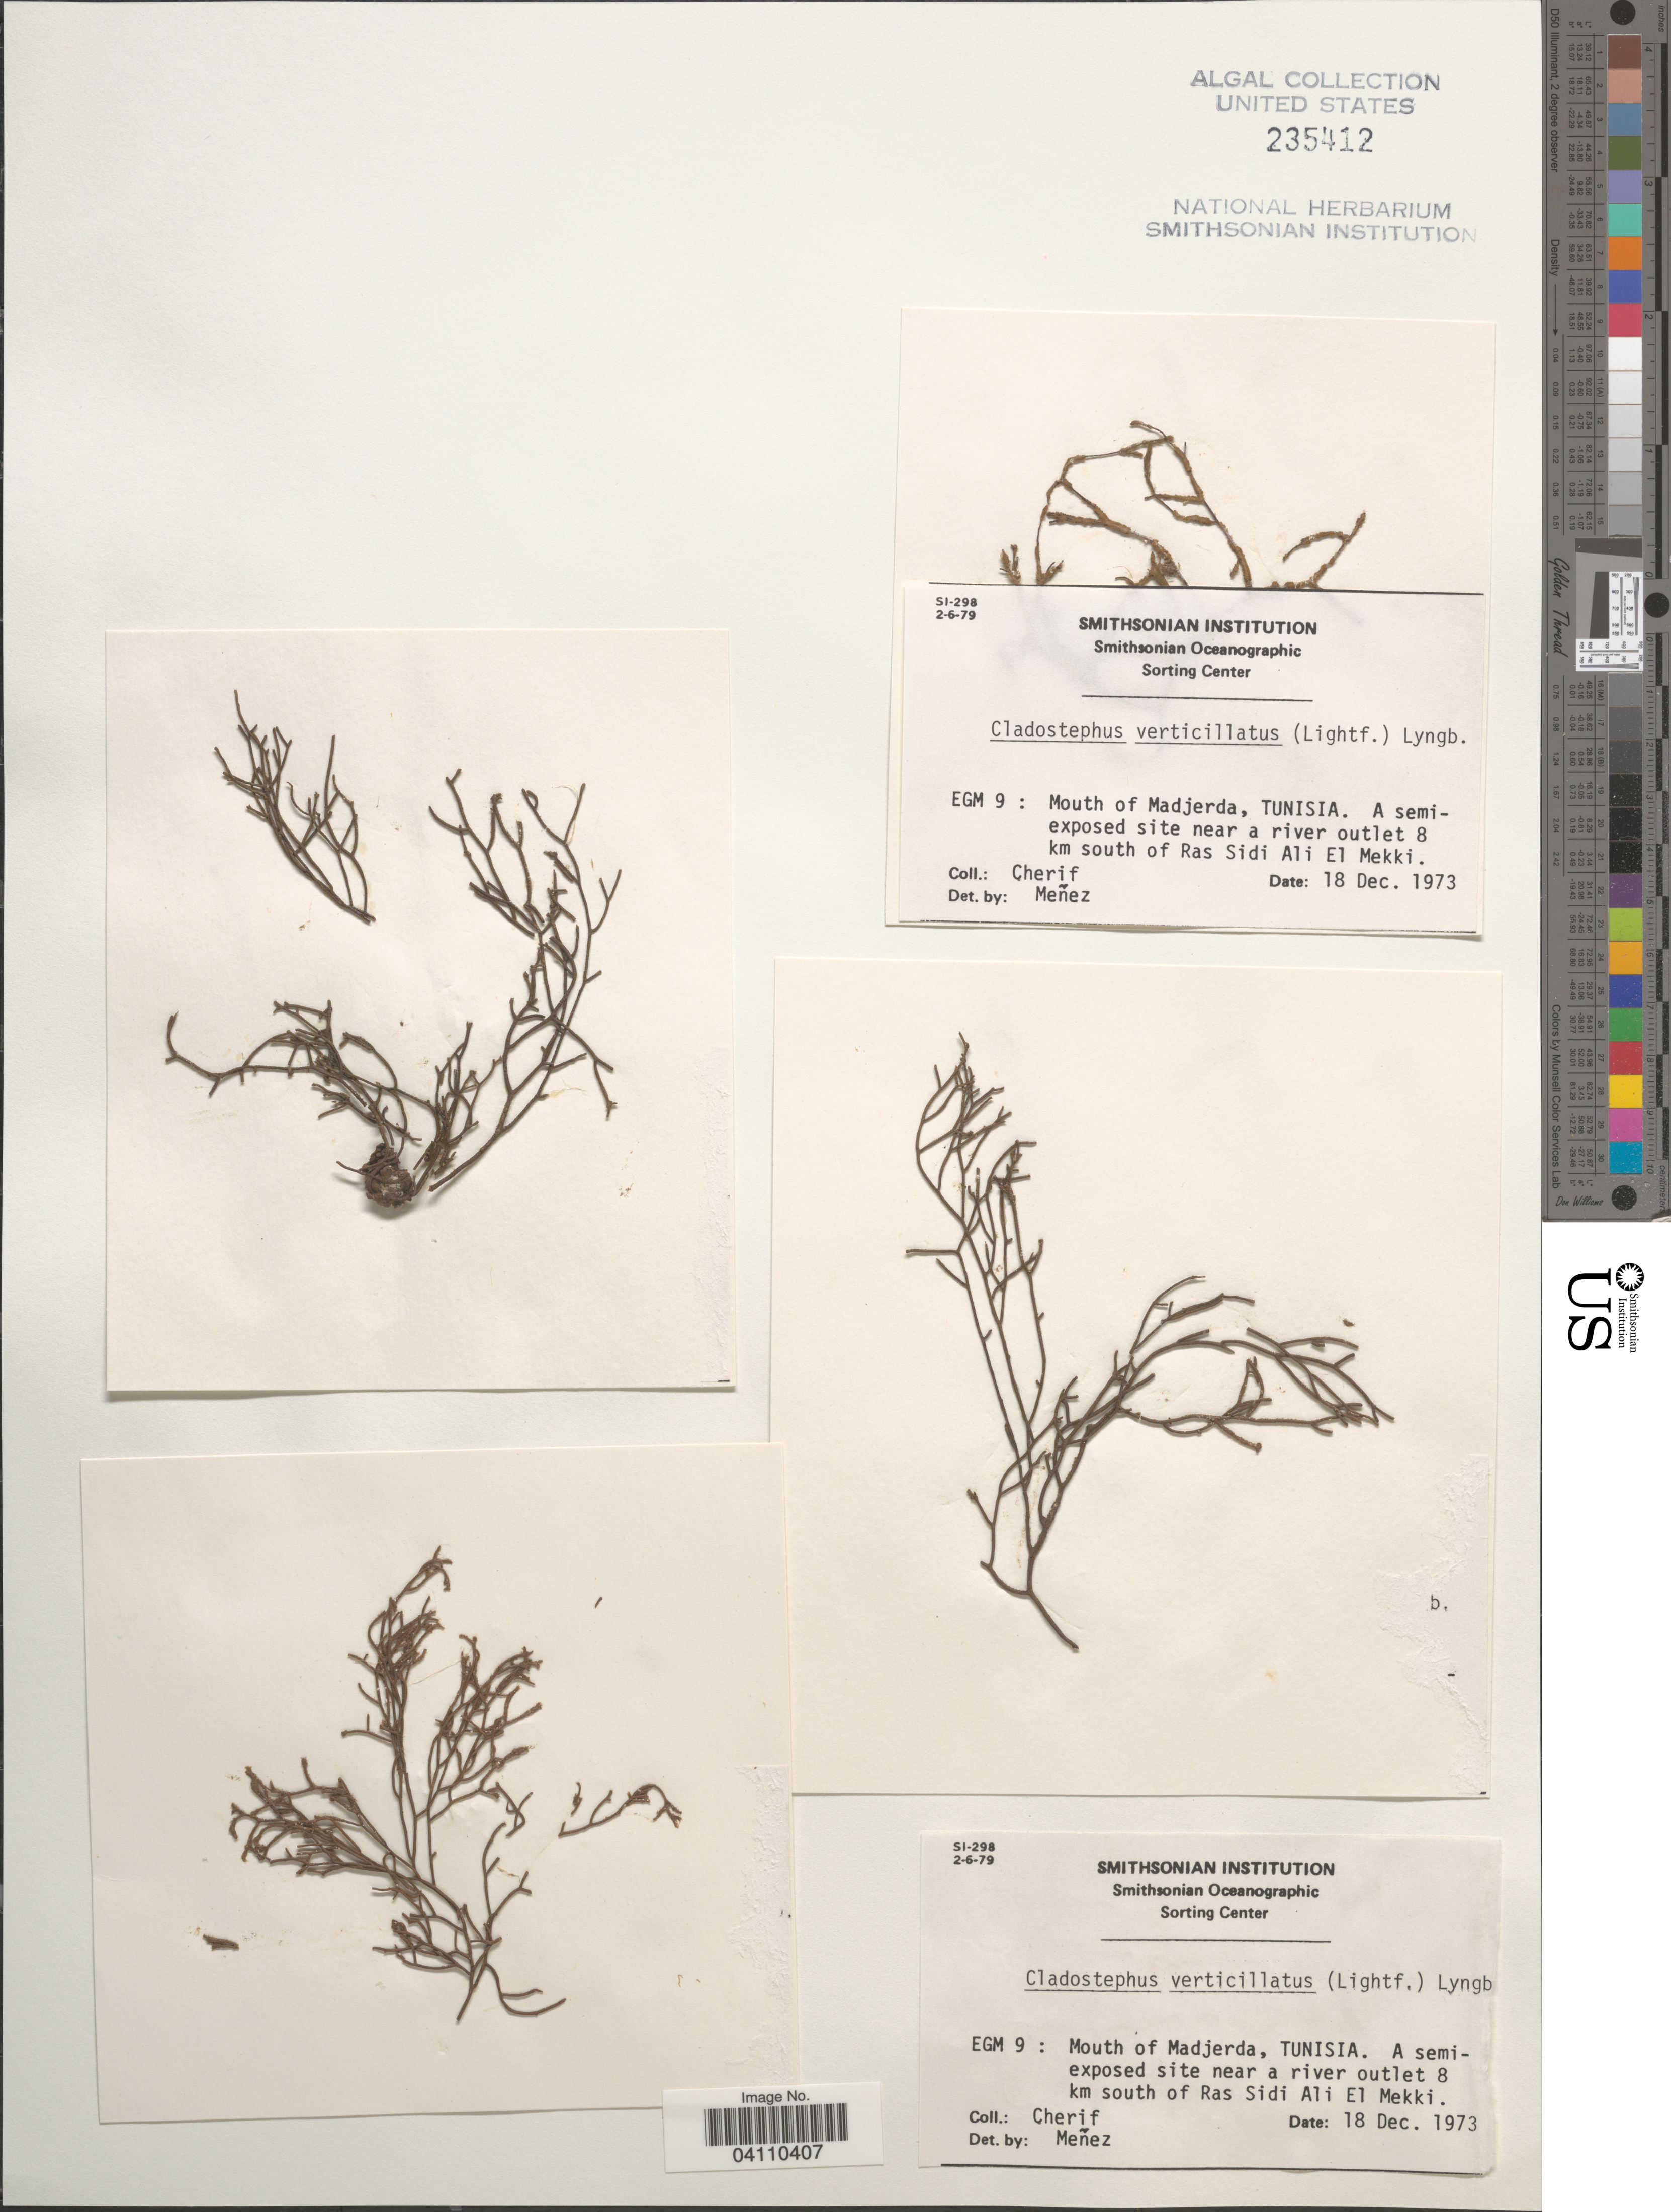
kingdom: Chromista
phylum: Ochrophyta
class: Phaeophyceae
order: Sphacelariales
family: Cladostephaceae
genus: Cladostephus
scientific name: Cladostephus hirsutus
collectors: -. Cherif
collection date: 1973-12-18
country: Tunisia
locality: EGM 9: Mouth of Madjerda, Tunisia. A semi-exposed site near a river outlet 8 km south of Ras Sidi Ali El Mekki.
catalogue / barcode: US 235412